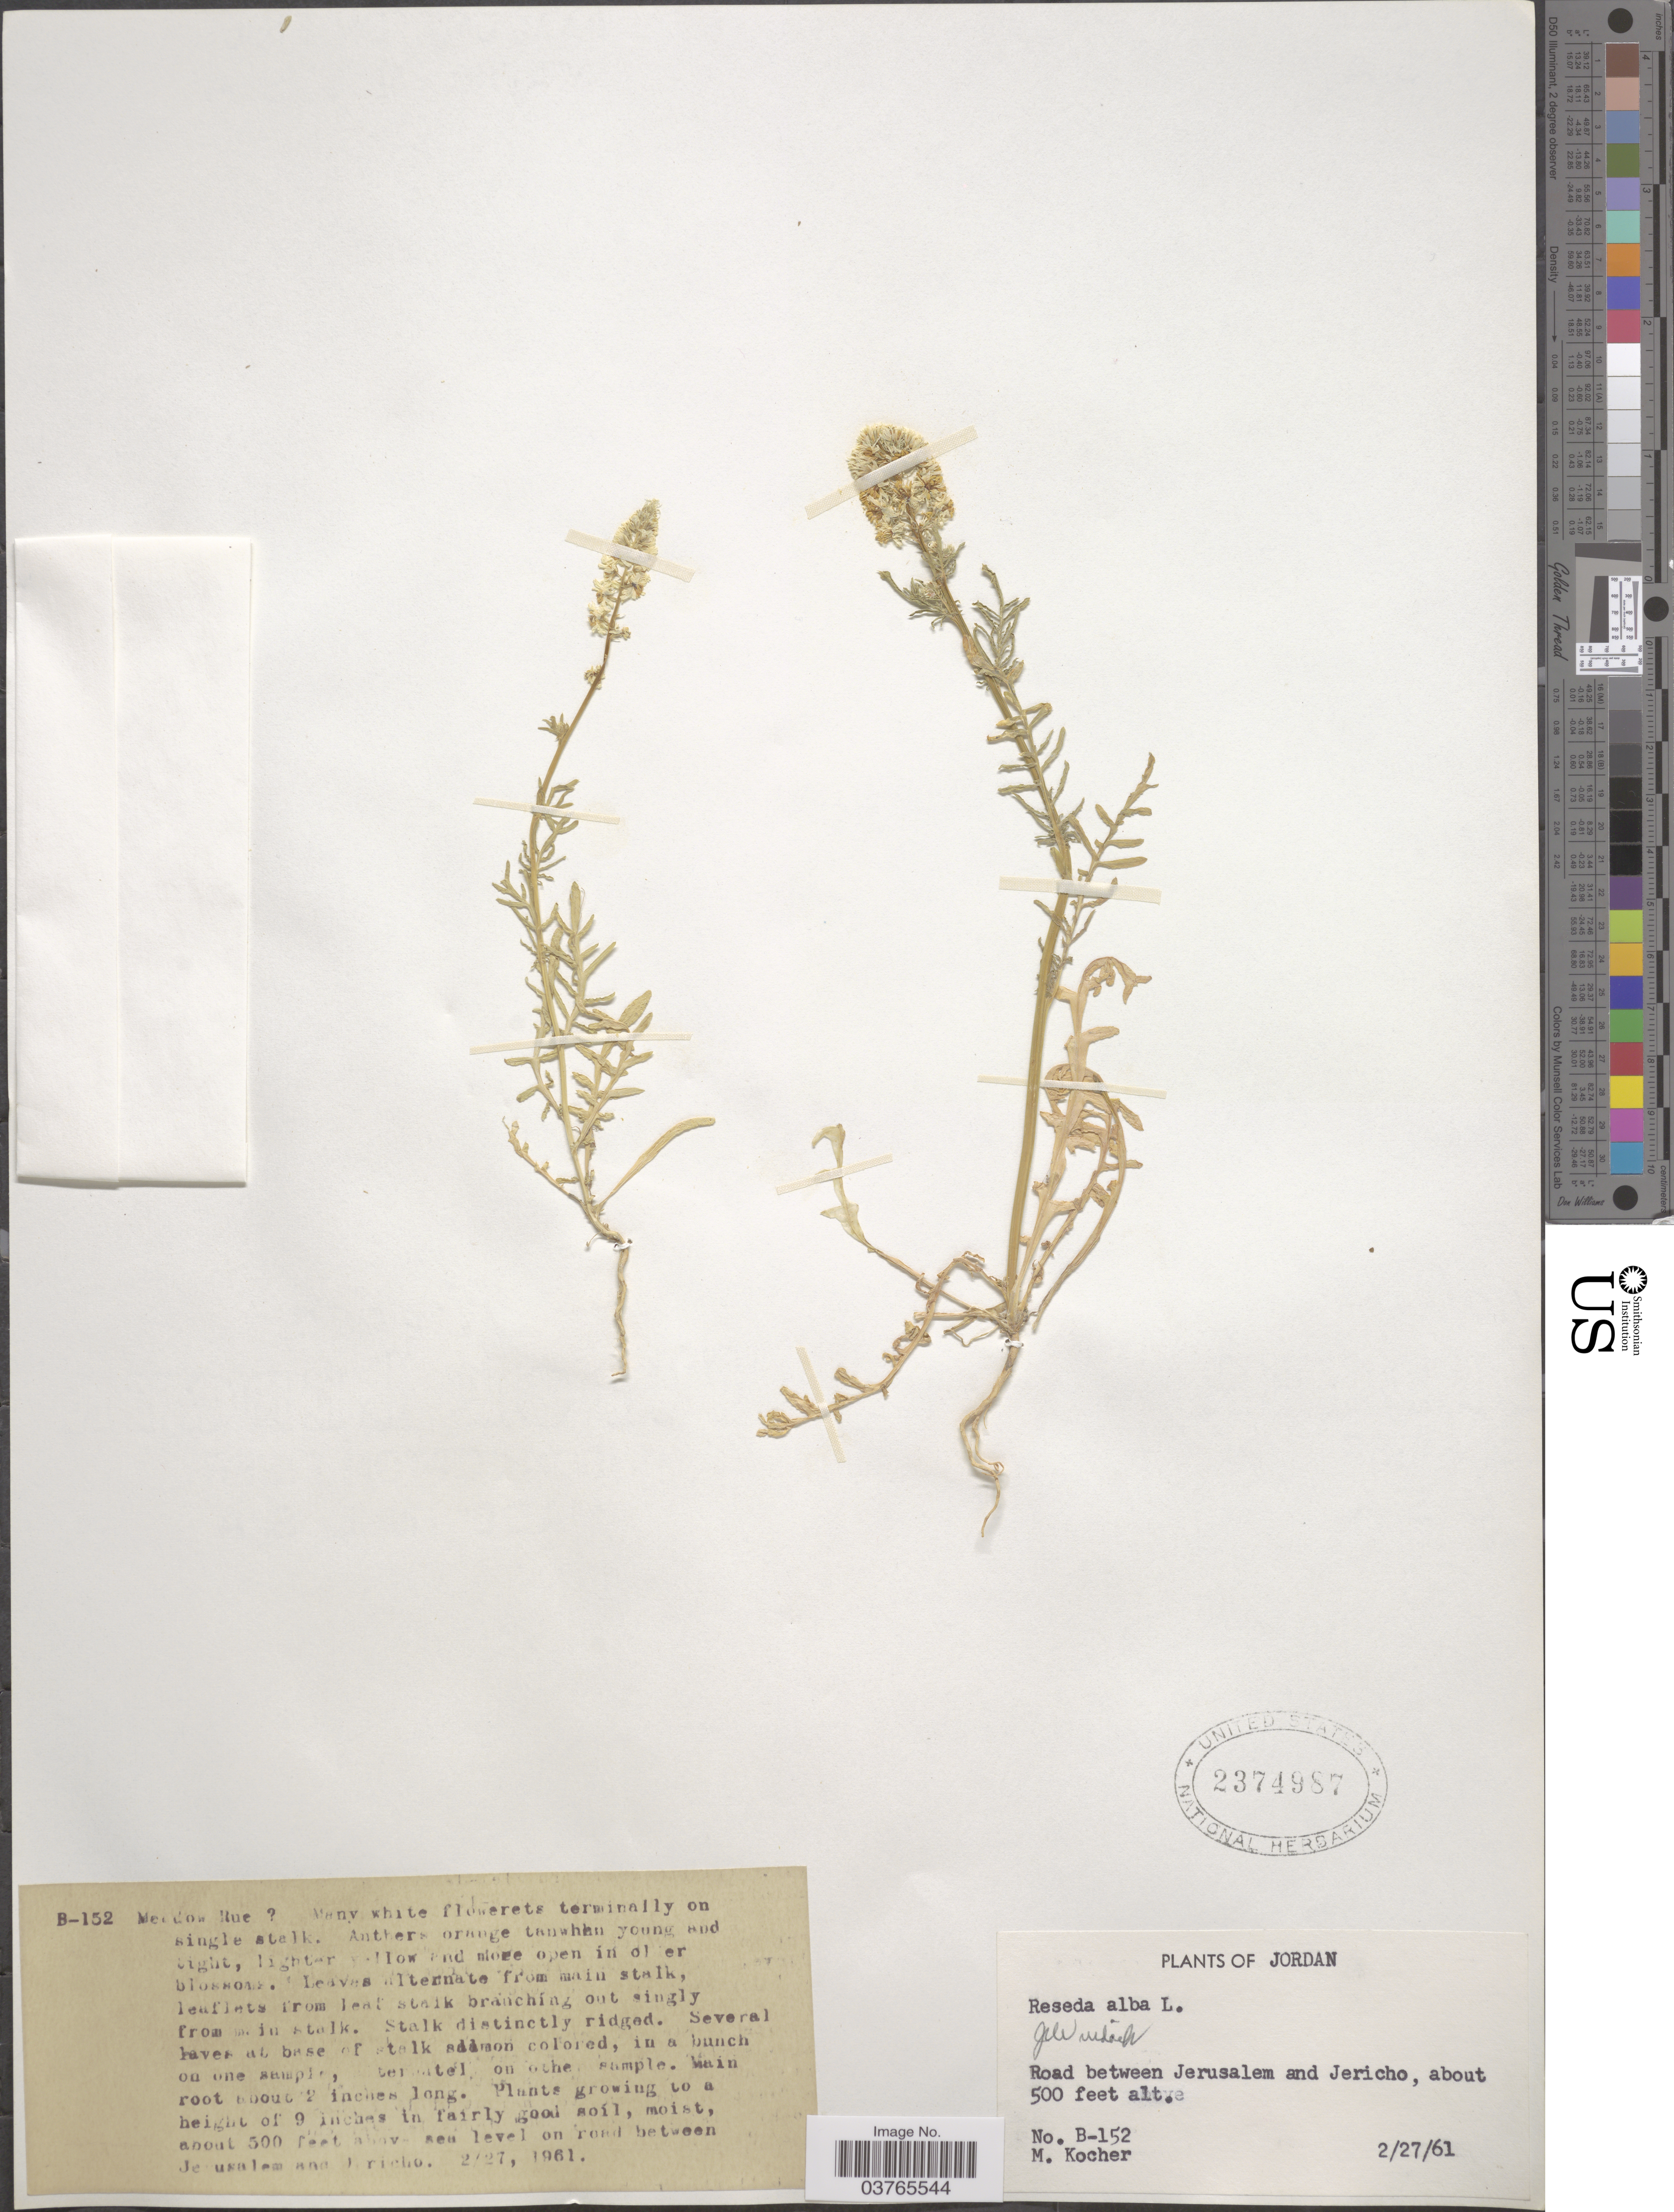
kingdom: Plantae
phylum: Tracheophyta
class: Magnoliopsida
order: Brassicales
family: Resedaceae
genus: Reseda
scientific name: Reseda alba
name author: L.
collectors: M. Kocher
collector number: B-152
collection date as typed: Transcribed d/m/y: 27/2/61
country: Jordan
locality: Road between Jerusalem and Jericho.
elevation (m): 152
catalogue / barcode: US 2374987